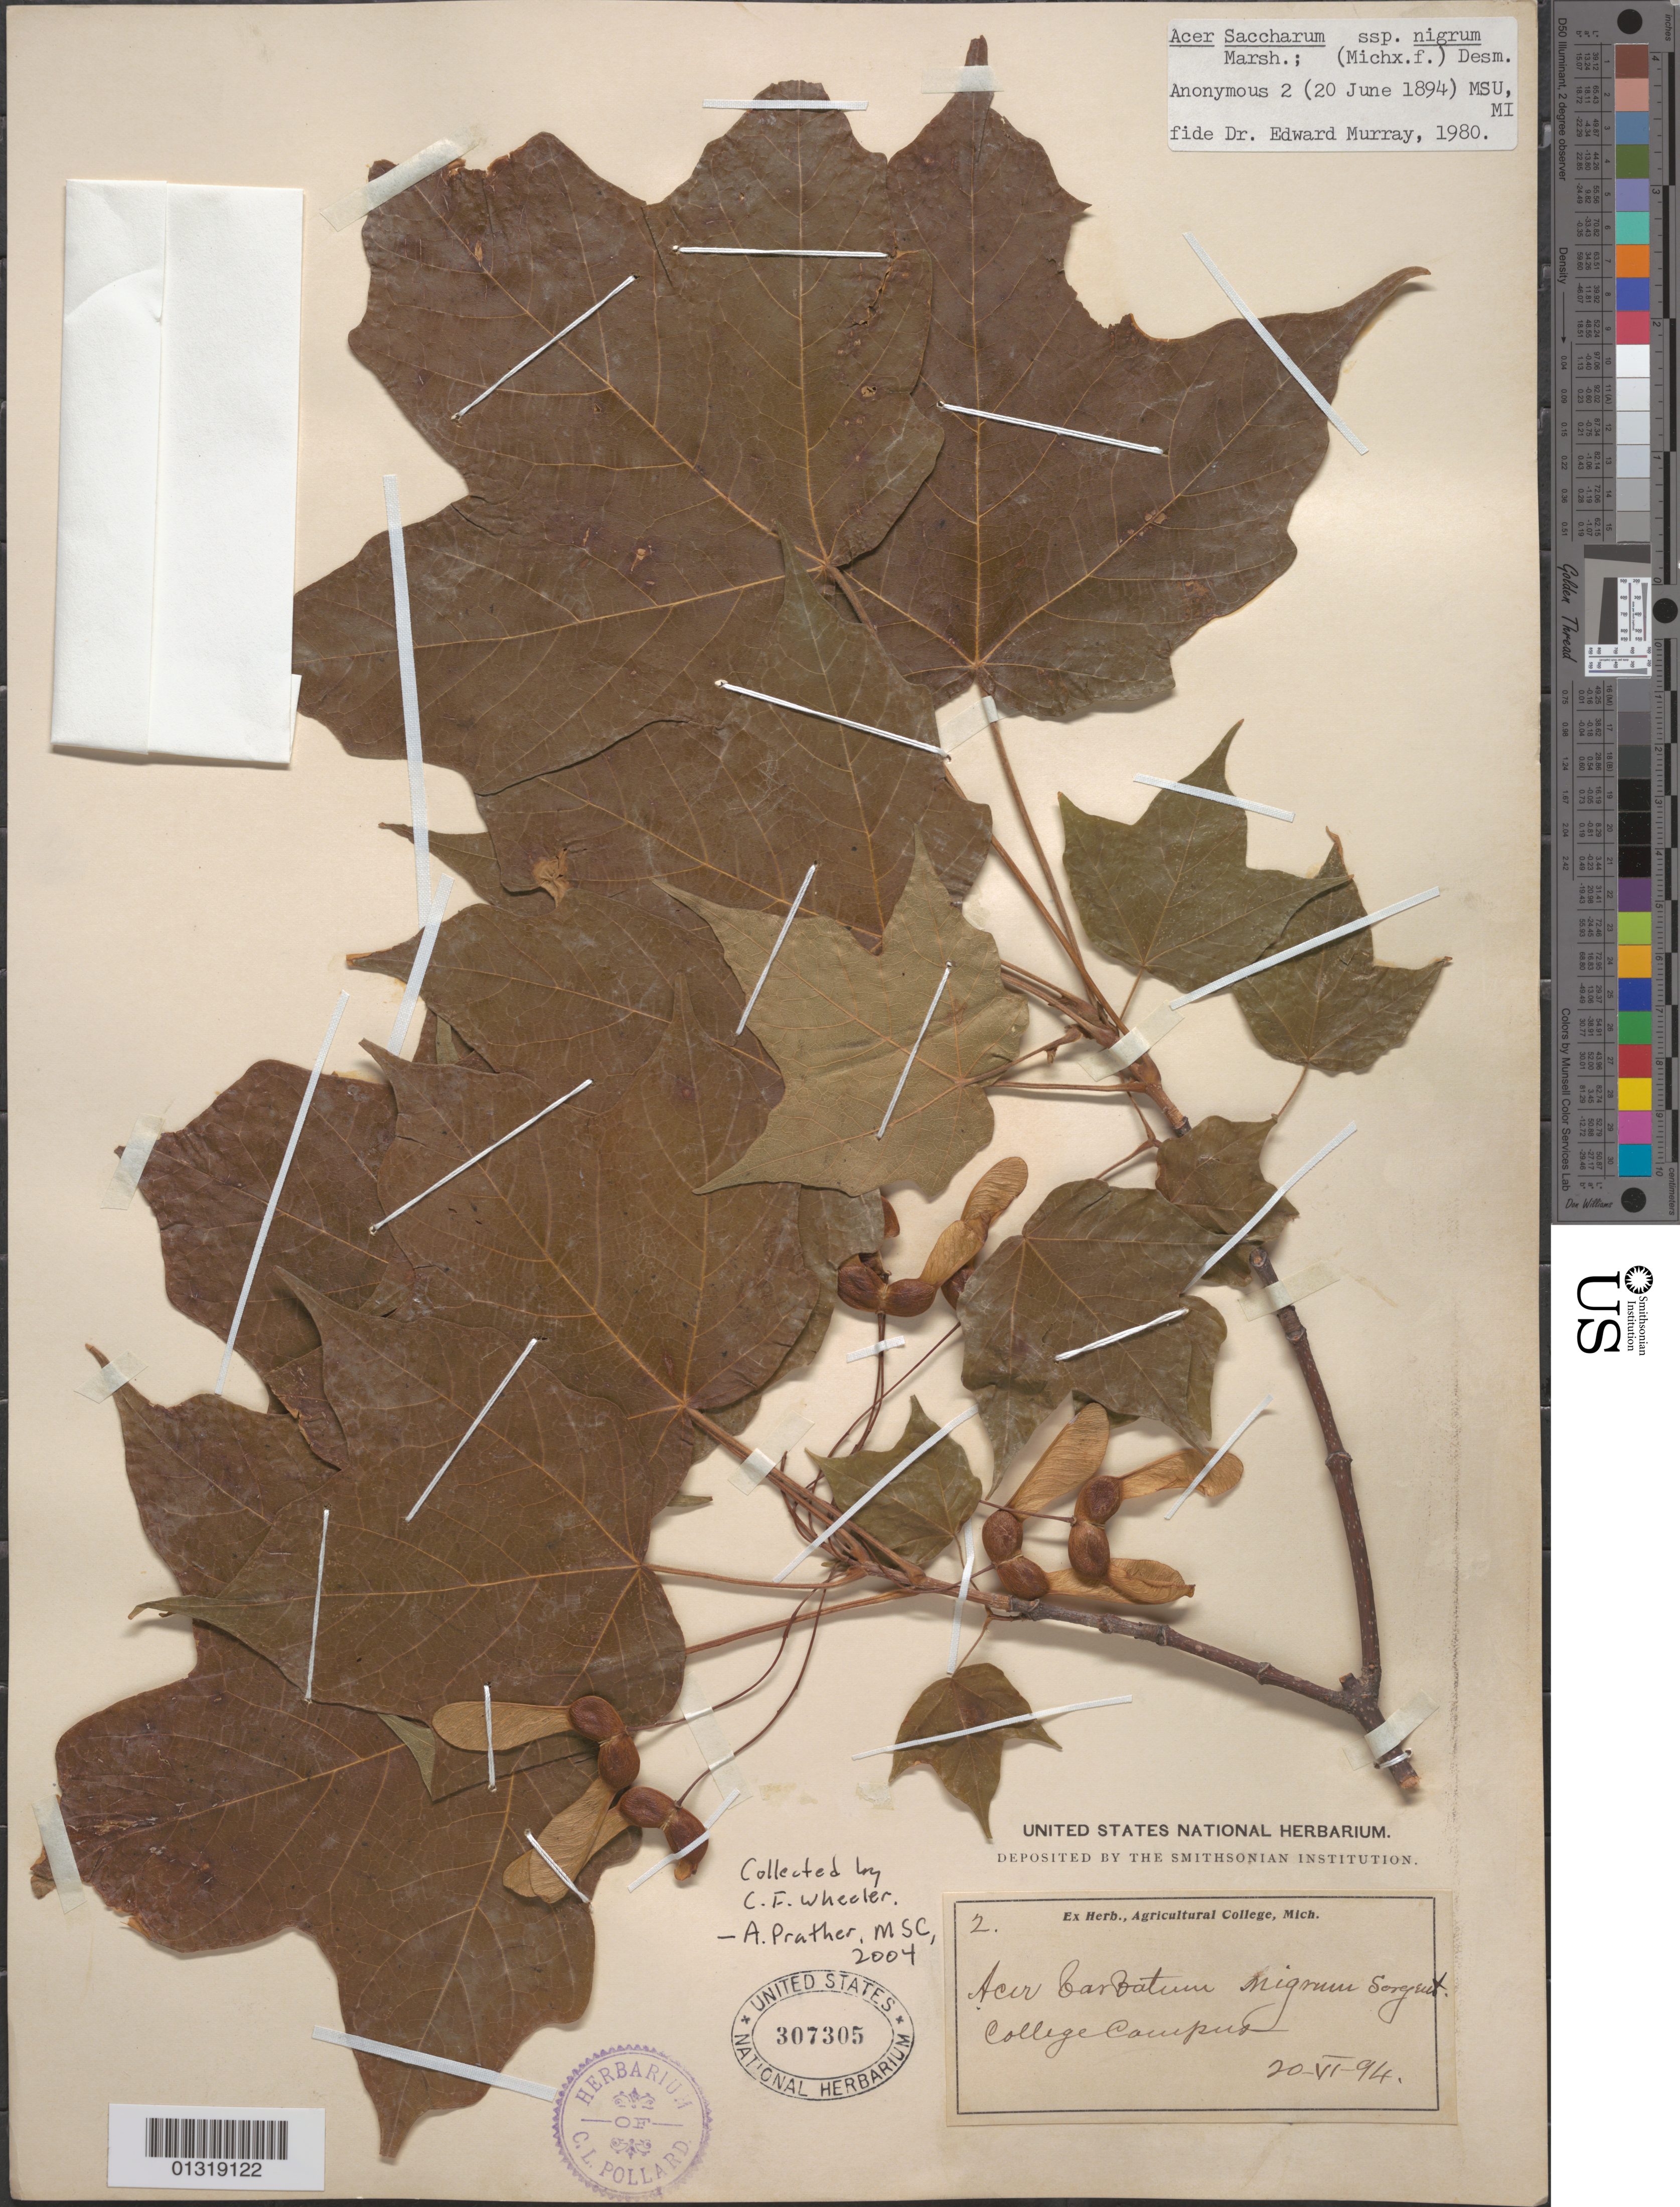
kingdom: Plantae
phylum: Tracheophyta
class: Magnoliopsida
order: Sapindales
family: Sapindaceae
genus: Acer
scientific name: Acer saccharum subsp. nigrum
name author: (F. Michx.) Desmarais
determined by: Murray, Edward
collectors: C. Wheeler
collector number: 2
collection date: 1894-06-20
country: United States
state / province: Michigan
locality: Agricultural College [East Lansing, MI?], on college campus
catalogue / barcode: US 307305